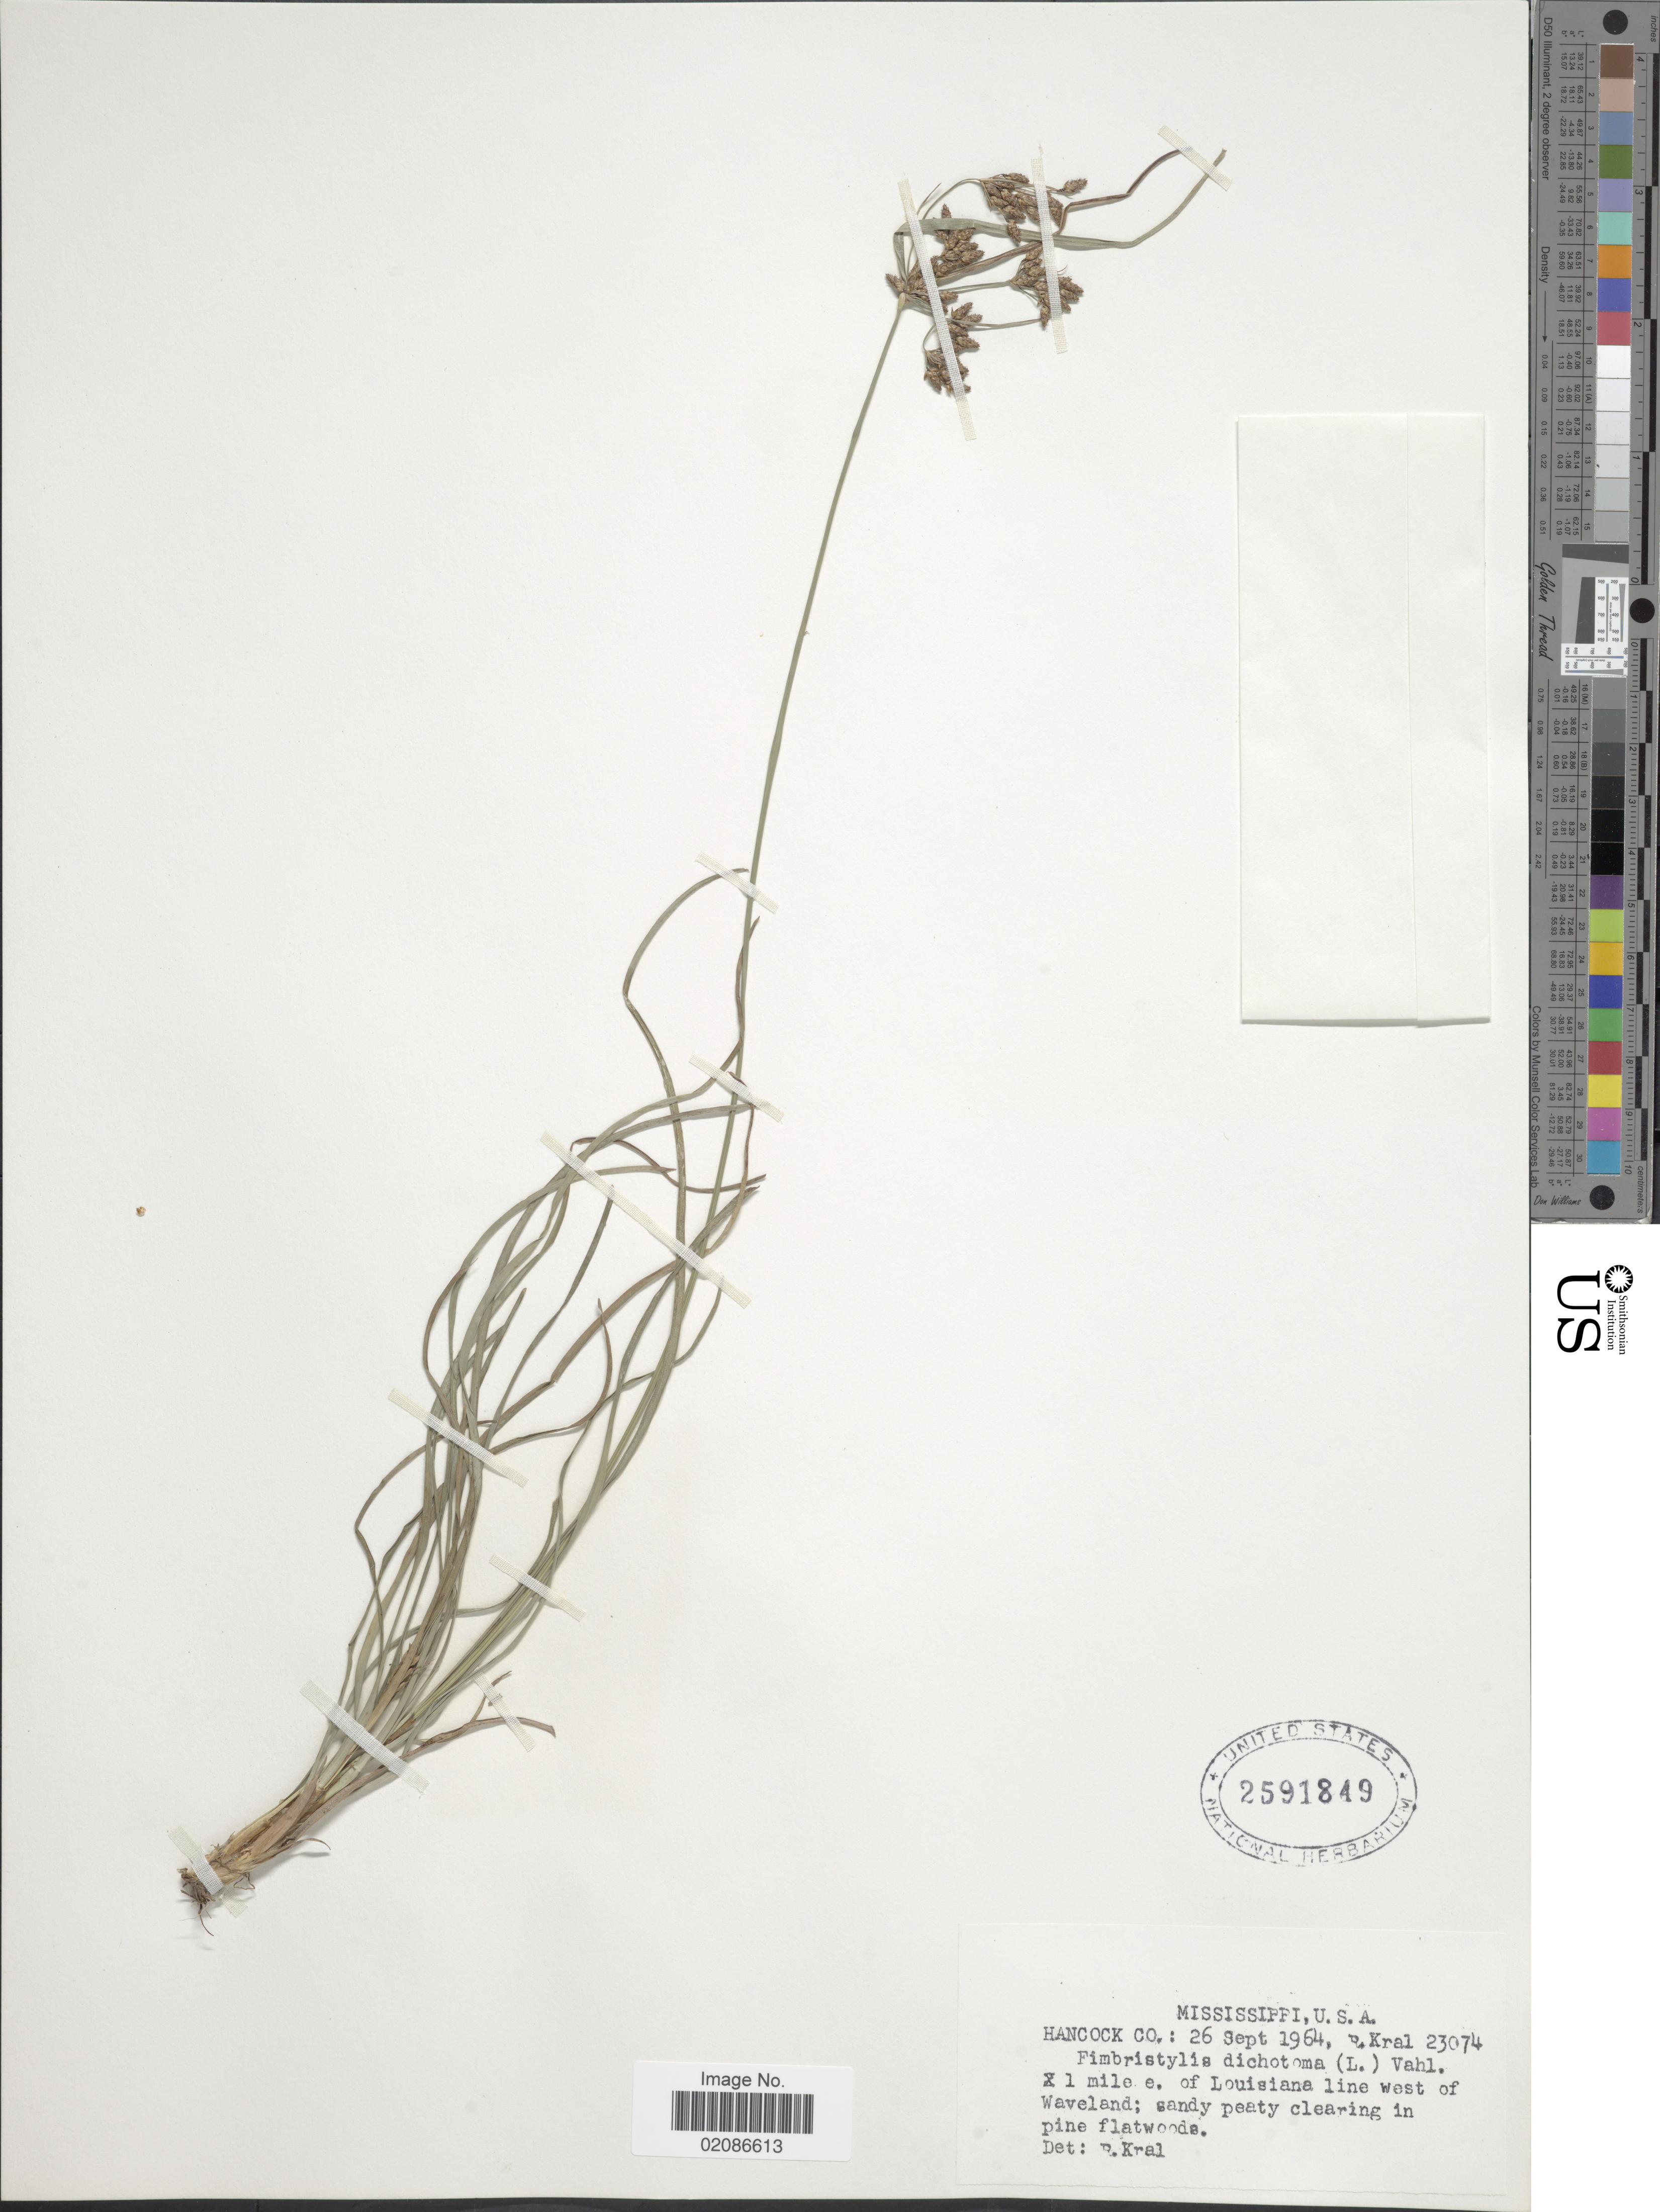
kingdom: Plantae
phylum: Tracheophyta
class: Liliopsida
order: Poales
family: Cyperaceae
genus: Fimbristylis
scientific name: Fimbristylis dichotoma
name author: (L.) Vahl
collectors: R. Kral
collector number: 23074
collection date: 1964-09-26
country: United States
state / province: Mississippi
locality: U.S.A. Hancock Co.: 1 mile e. of Louisiana line west of Waveland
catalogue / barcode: US 2591849